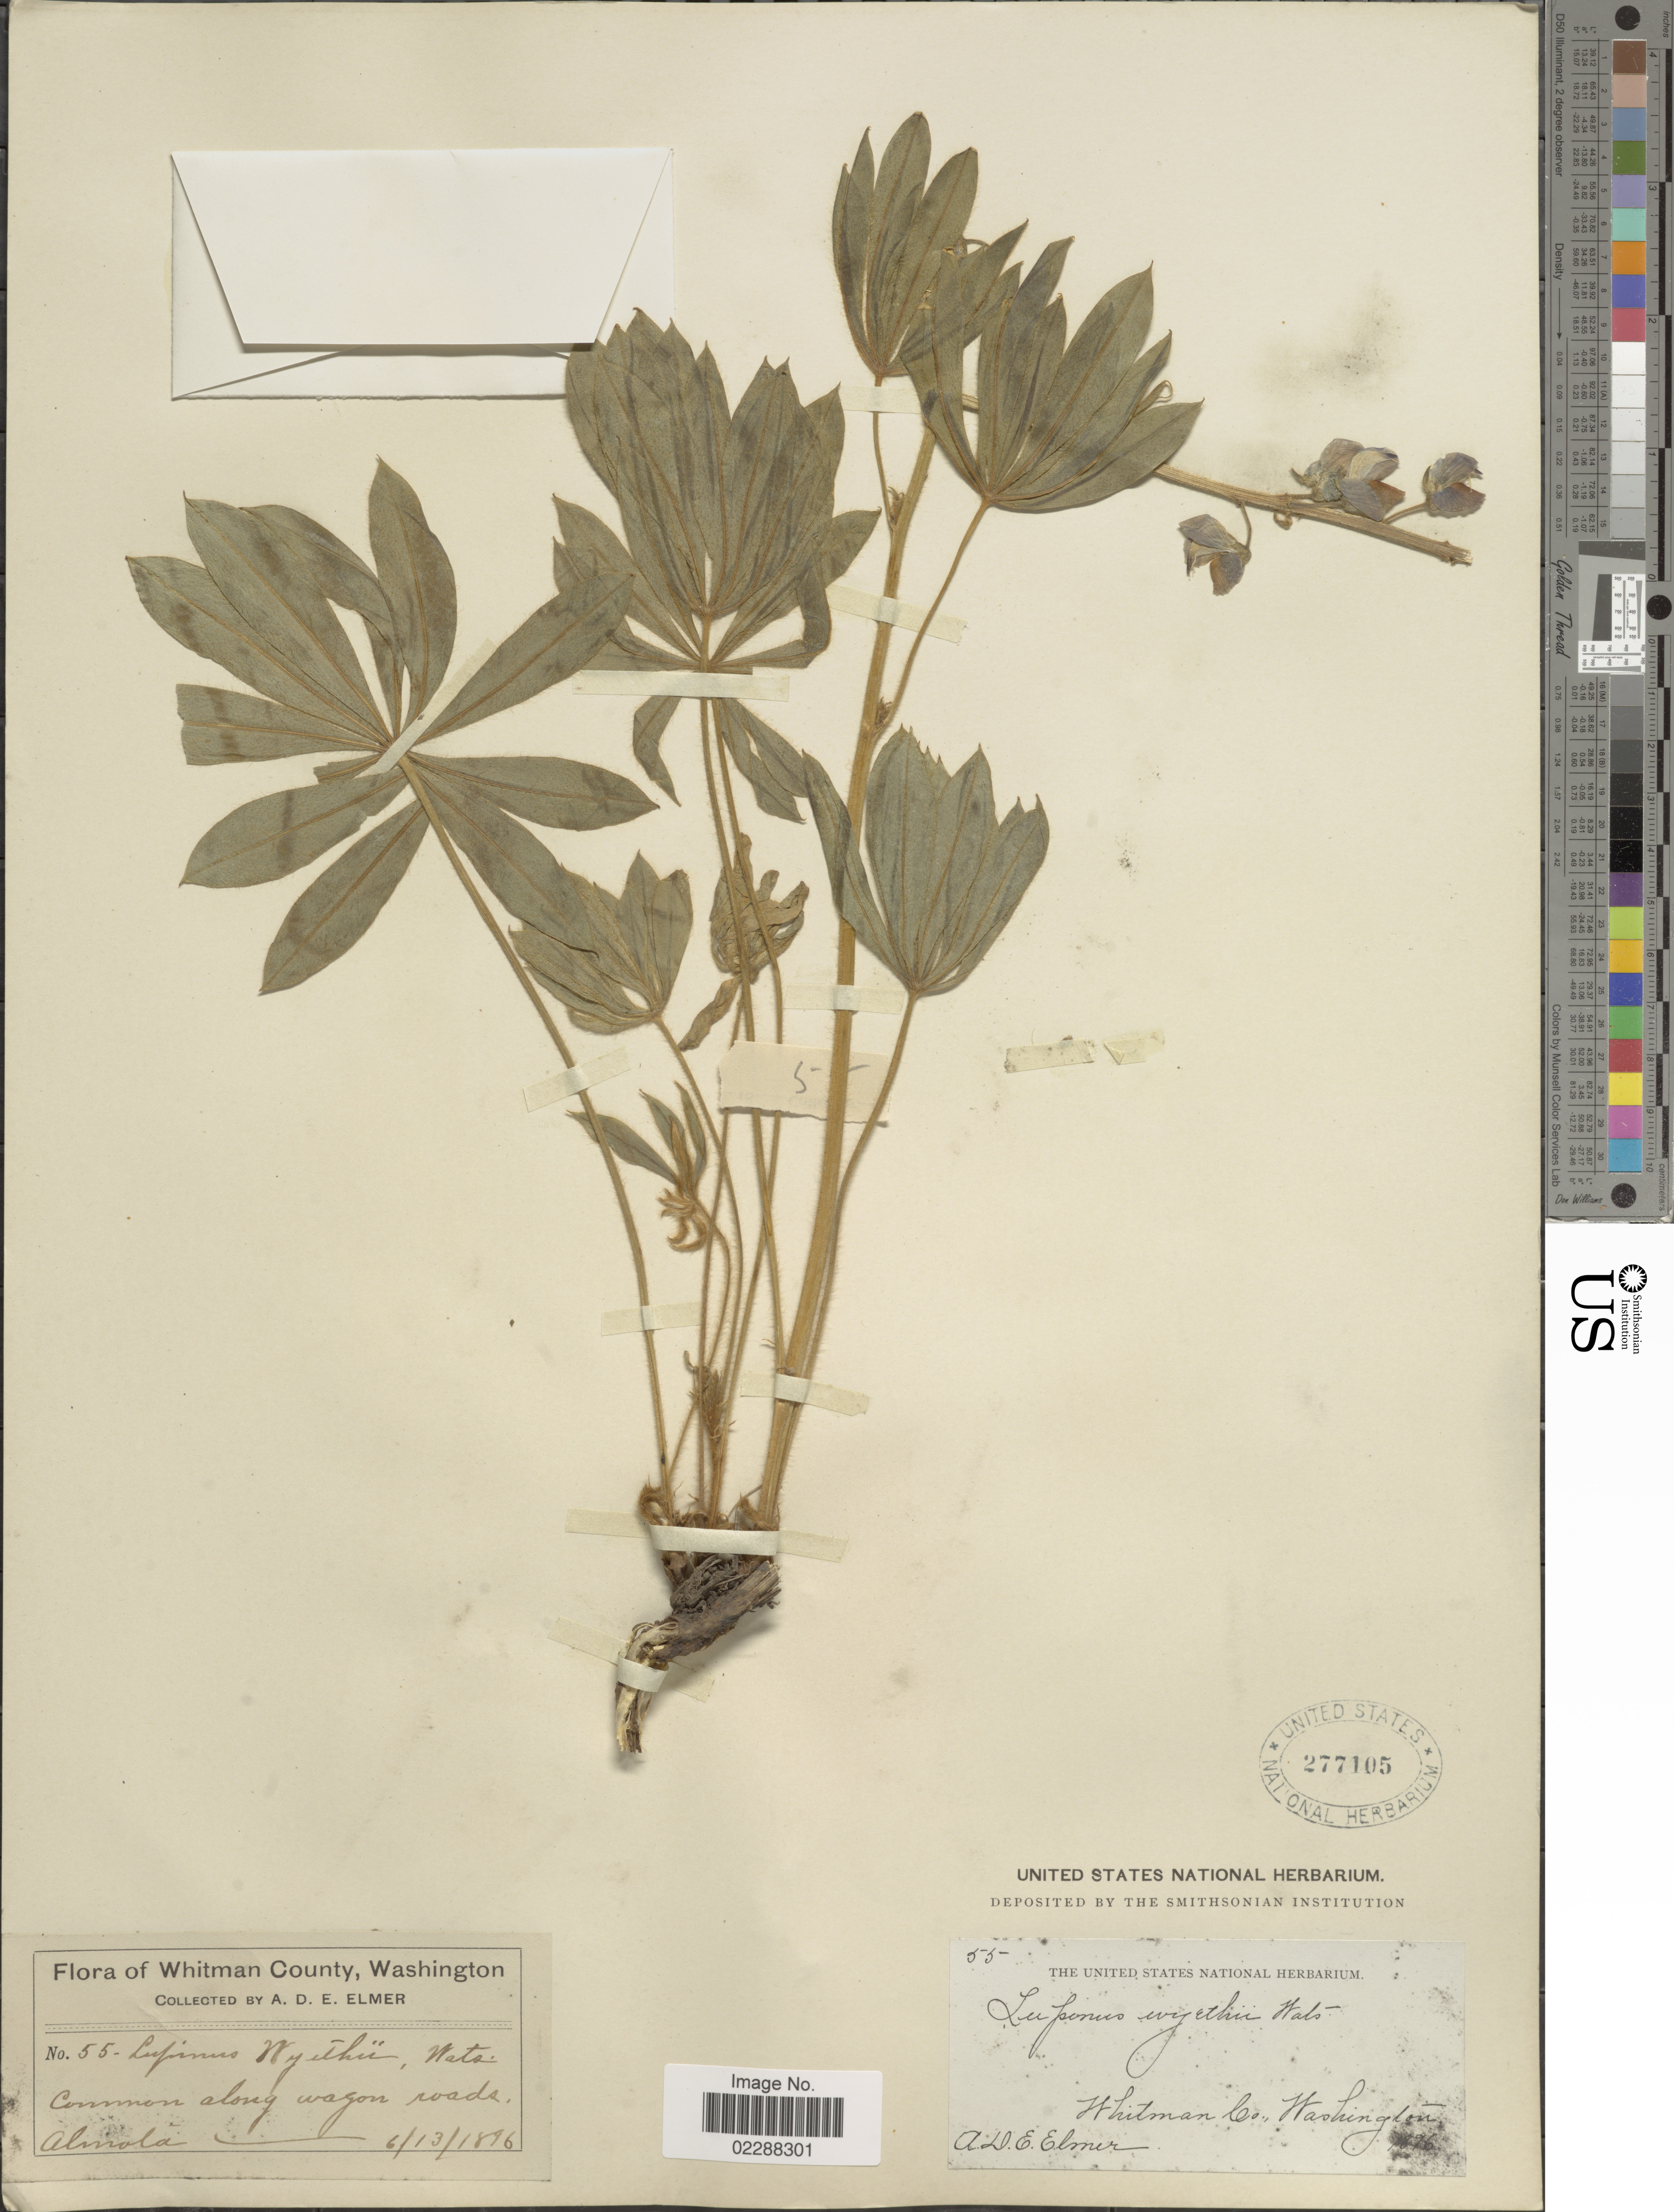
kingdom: Plantae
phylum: Tracheophyta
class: Magnoliopsida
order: Fabales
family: Fabaceae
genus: Lupinus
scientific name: Lupinus wyethii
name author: S. Watson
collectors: A. D. E. Elmer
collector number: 55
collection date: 1896-06-13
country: United States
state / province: Washington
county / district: Whitman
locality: Whitman Co. Washington, Common along wagon roads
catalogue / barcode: US 277105